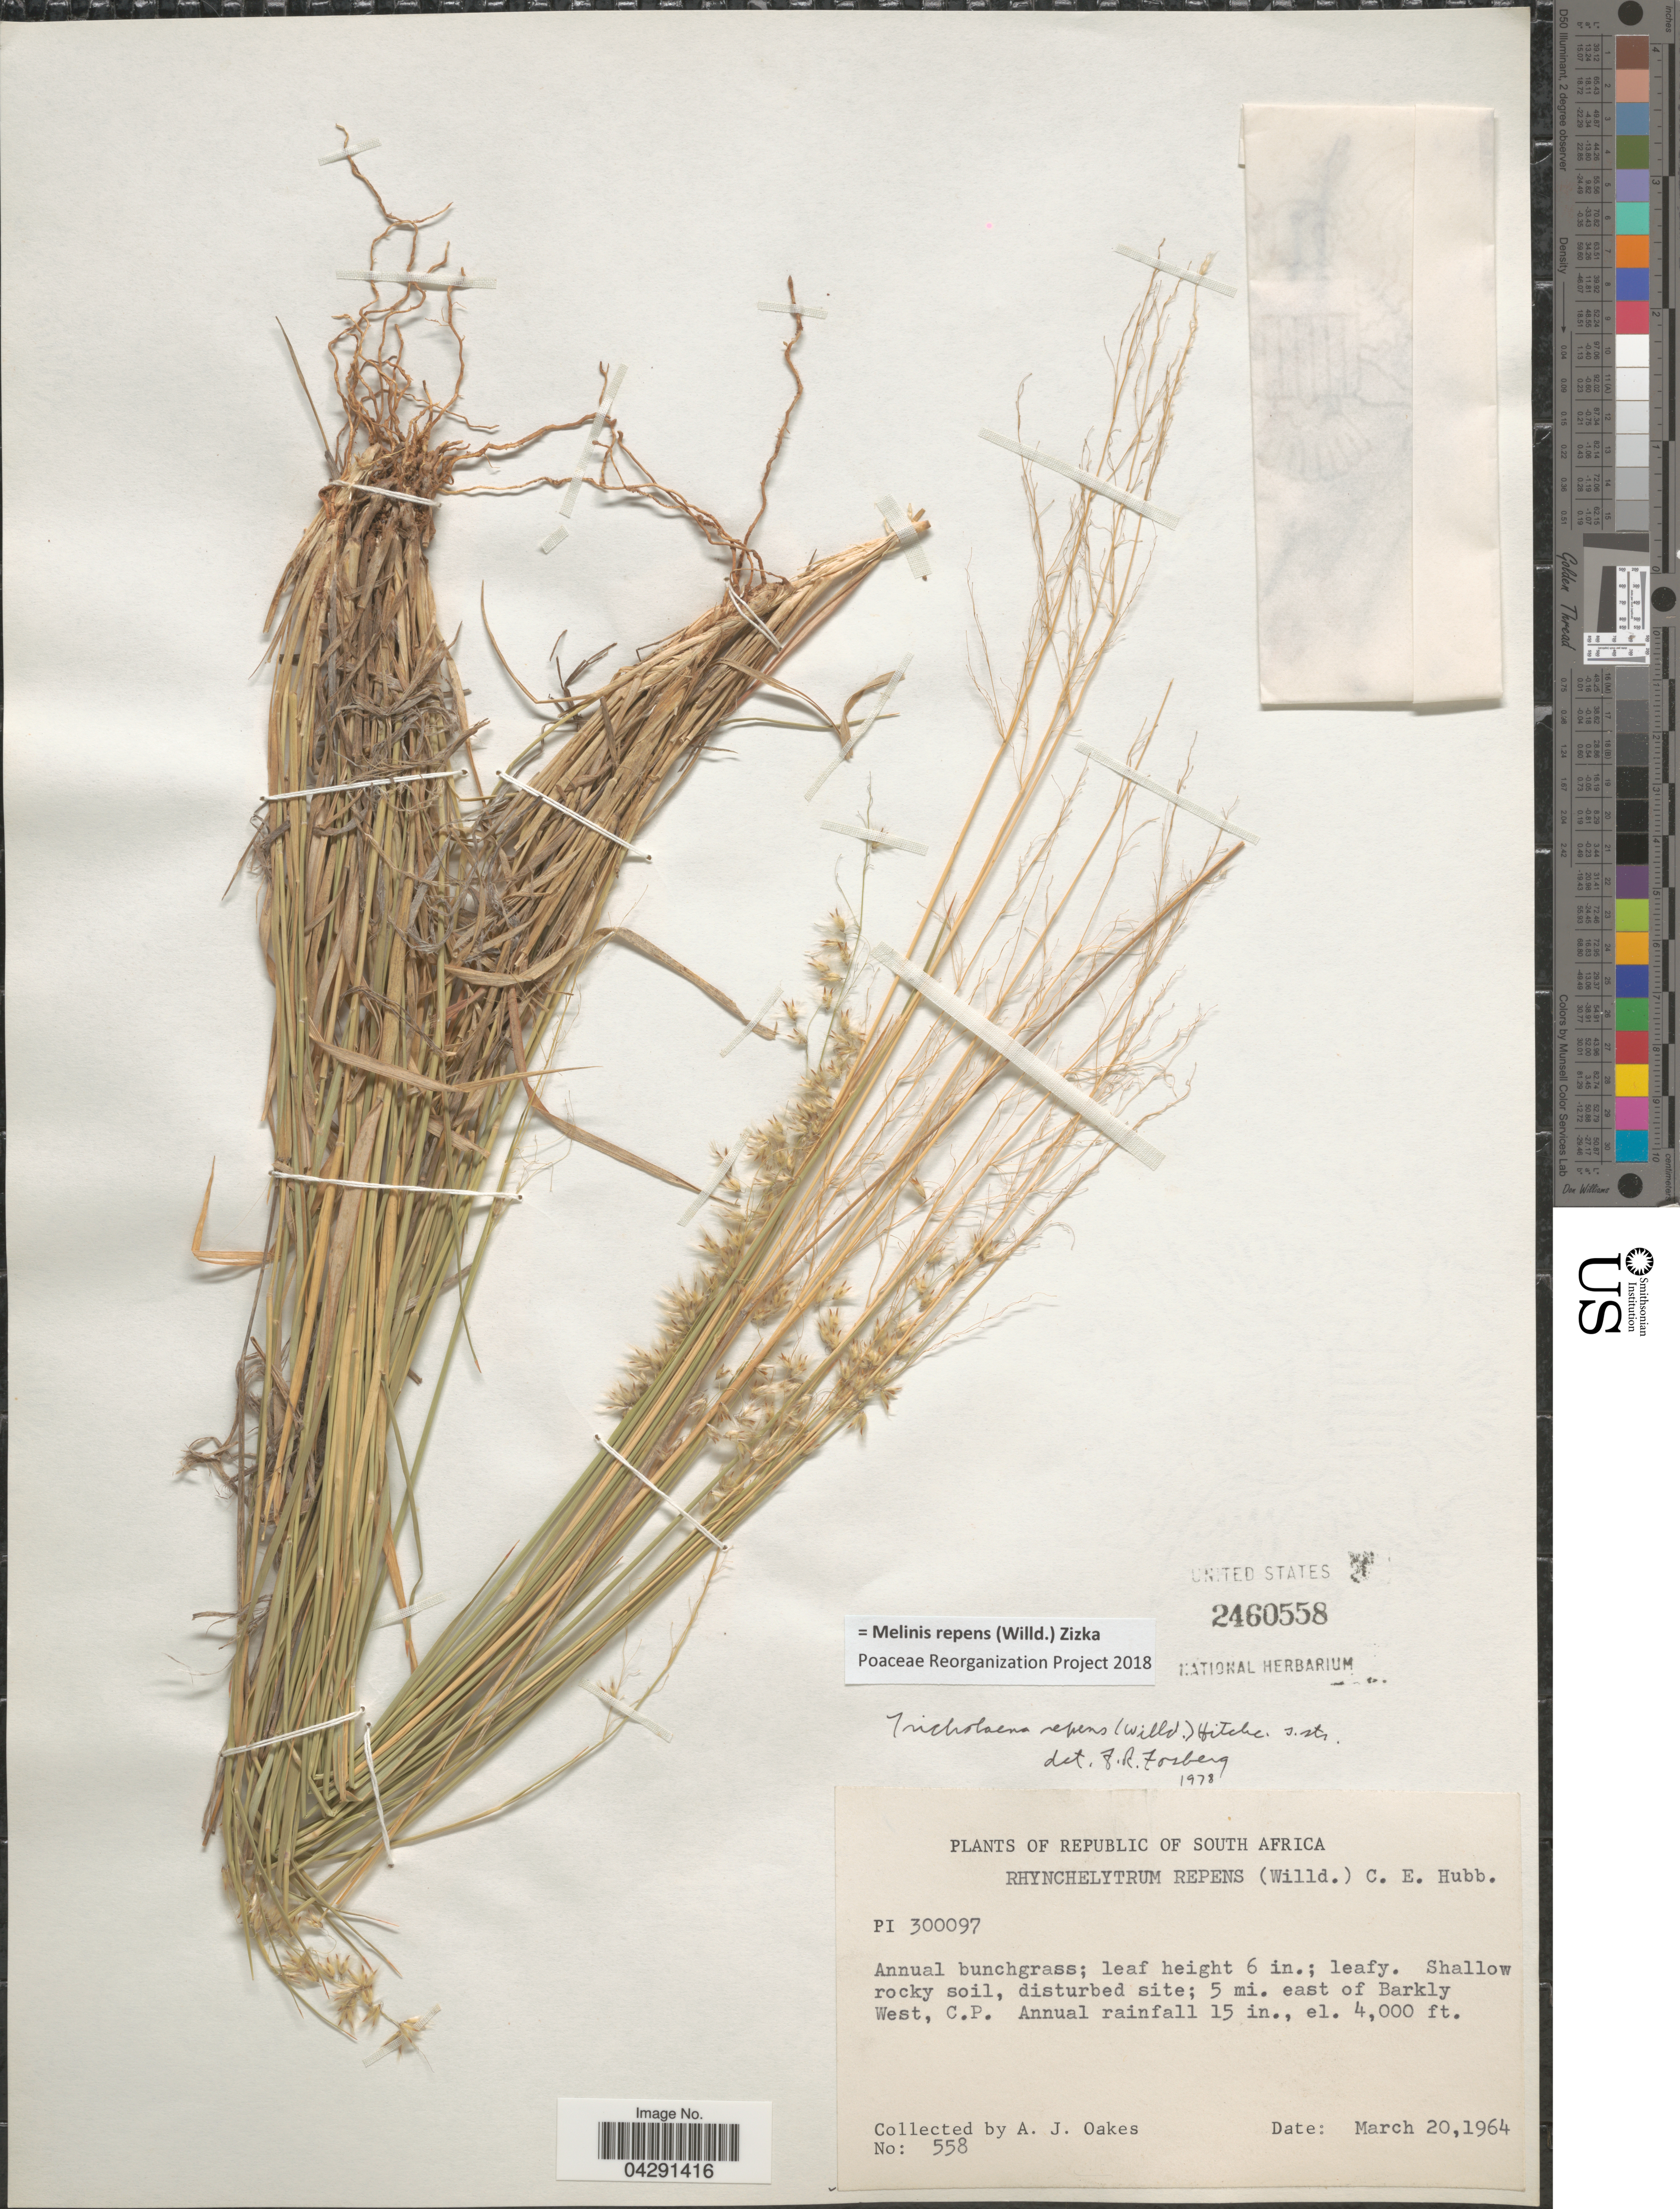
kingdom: Plantae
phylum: Tracheophyta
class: Liliopsida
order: Poales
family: Poaceae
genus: Melinis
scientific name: Melinis repens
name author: (Willd.) Zizka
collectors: A. Oakes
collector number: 558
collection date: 1964-03-20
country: South Africa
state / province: Northern Cape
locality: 5 mi. east of Barkly West, C.P.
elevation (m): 1219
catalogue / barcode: US 2460558